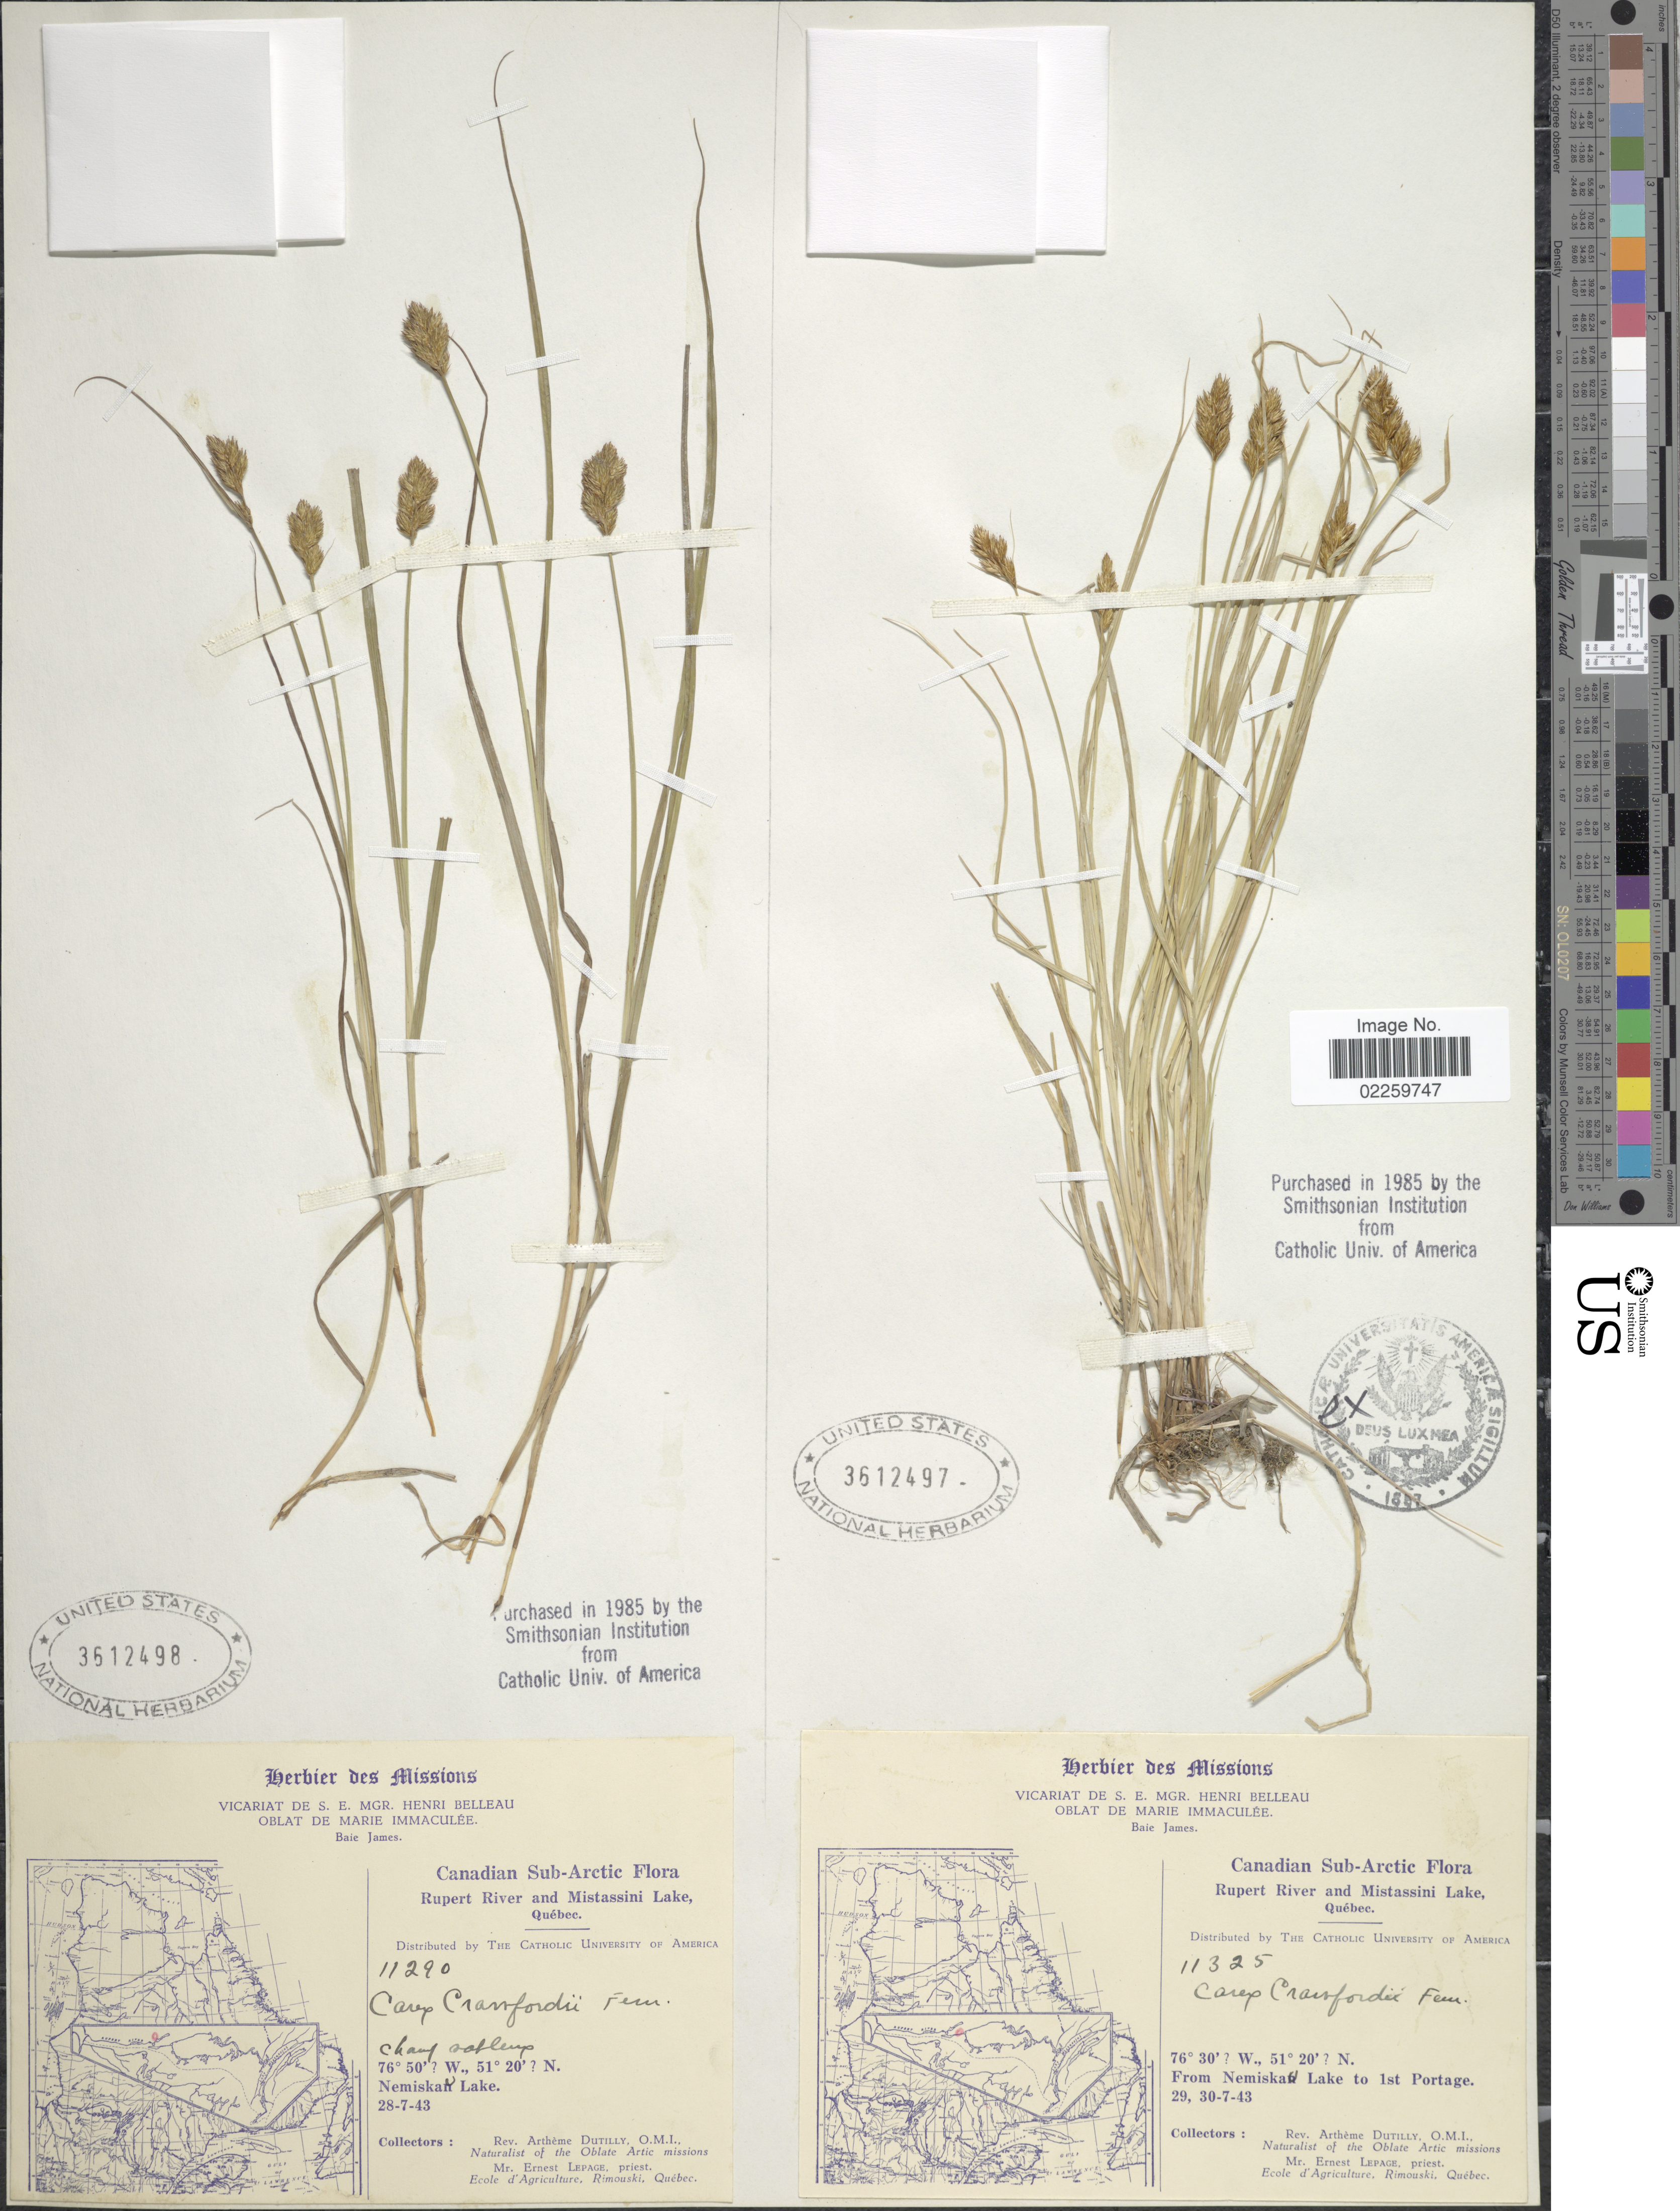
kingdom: Plantae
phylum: Tracheophyta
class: Liliopsida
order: Poales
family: Cyperaceae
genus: Carex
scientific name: Carex crawfordii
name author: Fernald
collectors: A. Dutilly & E. Lepage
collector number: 11325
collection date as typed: Transcribed d/m/y: 29/7/43 to 30/7/43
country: Canada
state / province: Quebec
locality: Canadian Sub-Arctic, Rupert River and Mistassini Lake, from Nemiskau Lake to 1st Portage.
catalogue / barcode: US 3612497-2